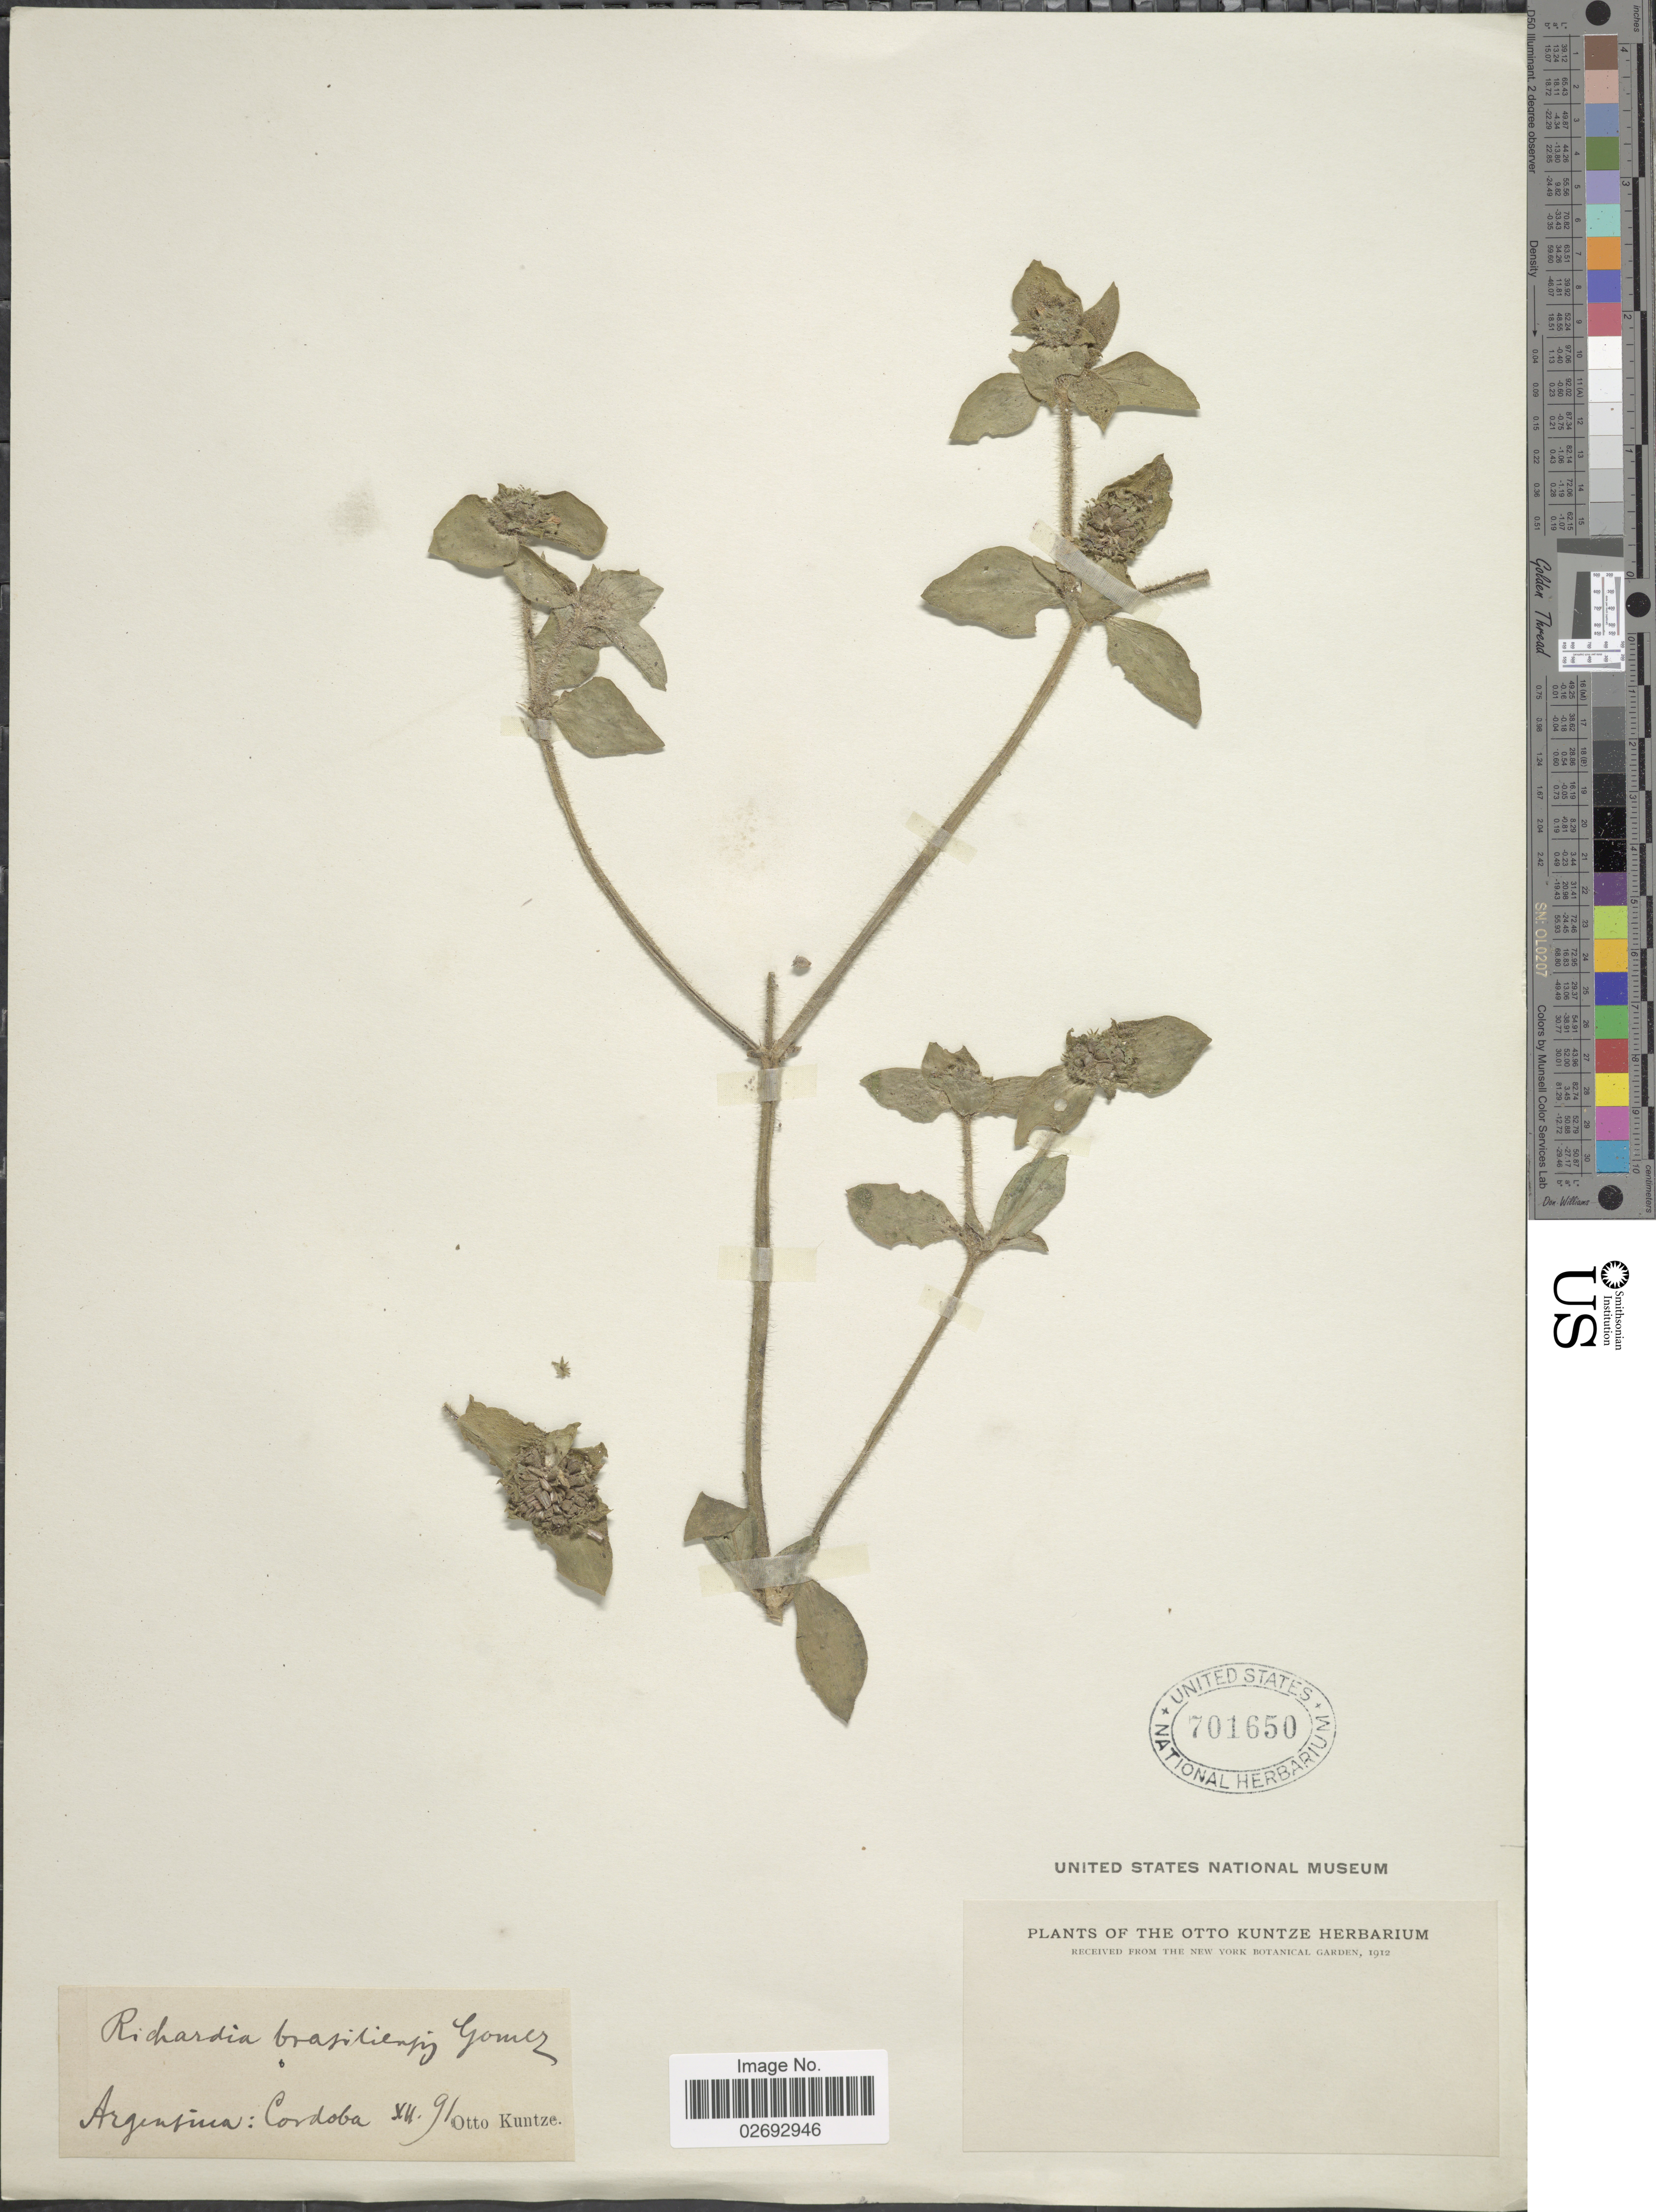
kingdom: Plantae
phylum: Tracheophyta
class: Magnoliopsida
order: Gentianales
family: Rubiaceae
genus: Richardia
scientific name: Richardia brasiliensis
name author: Gomes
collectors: C.E.O. Kuntze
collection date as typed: Transcribed d/m/y: /12/91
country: Argentina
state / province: Cordoba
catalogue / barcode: US 701650